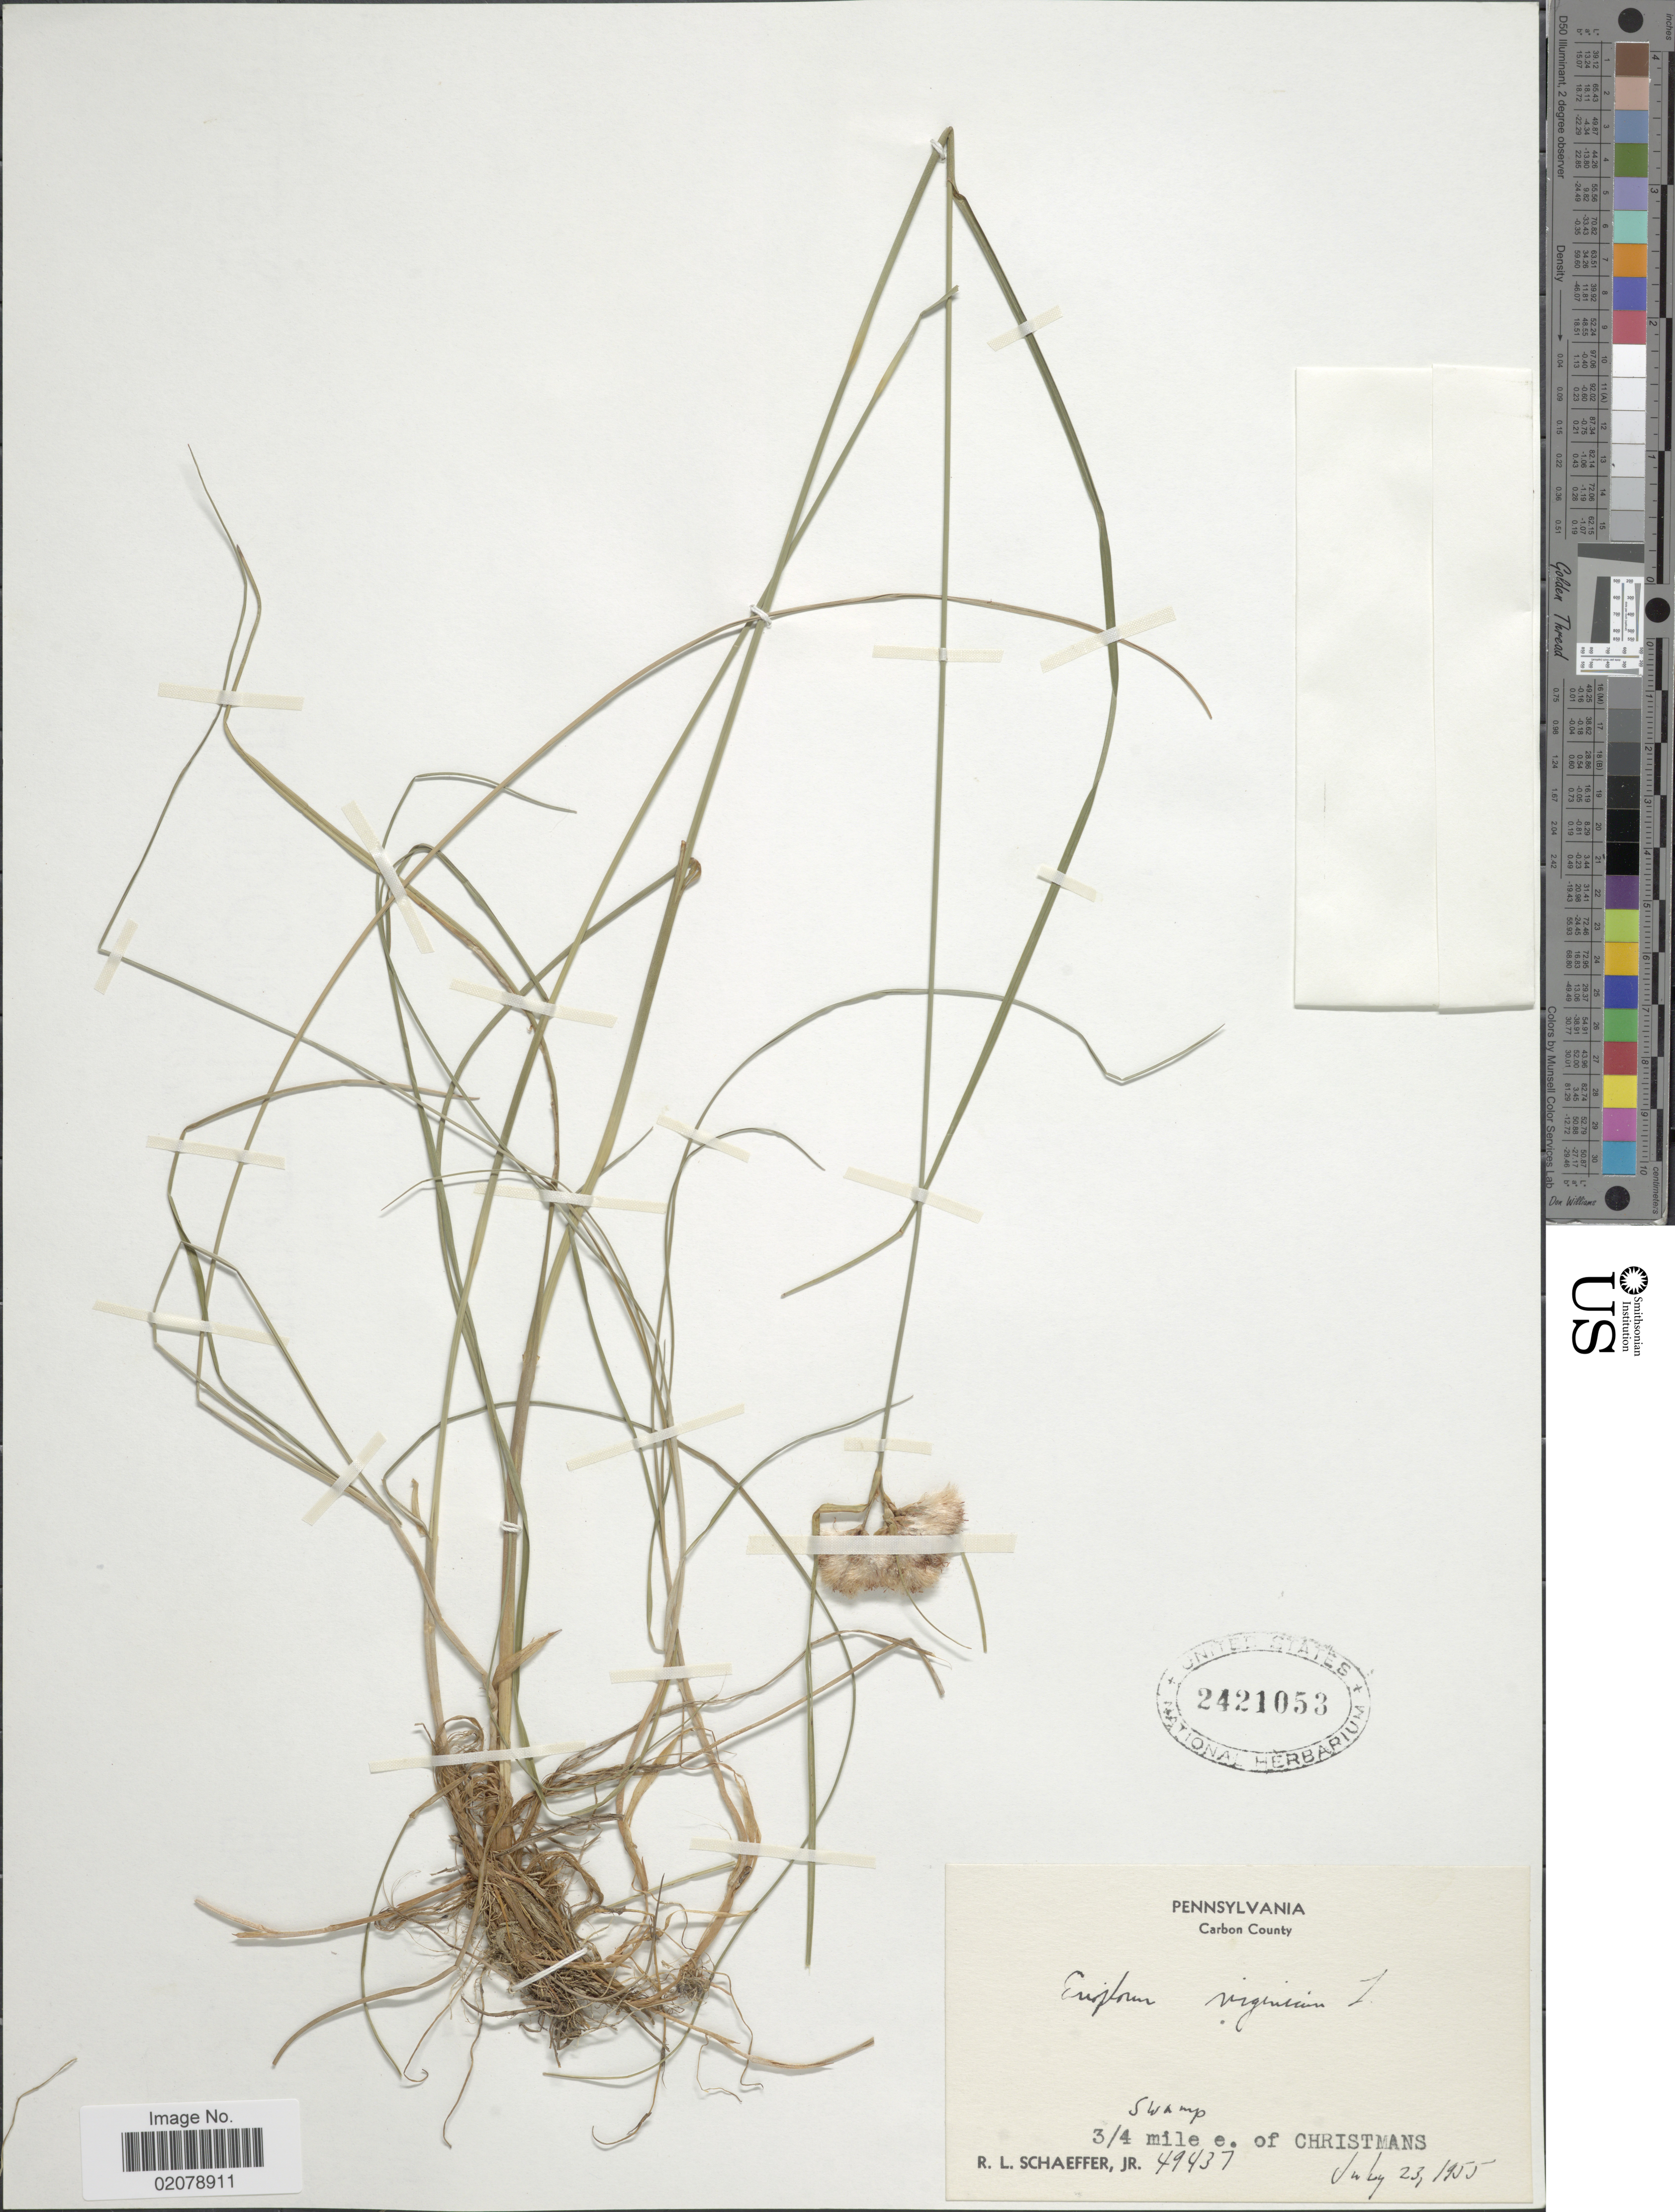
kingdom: Plantae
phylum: Tracheophyta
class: Liliopsida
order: Poales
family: Cyperaceae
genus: Eriophorum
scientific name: Eriophorum virginicum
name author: L.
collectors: R. L. Schaeffer Jr.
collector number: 49437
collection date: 1955-07-23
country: United States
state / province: Pennsylvania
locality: Carbon County. 3/4 mile e. of Christmans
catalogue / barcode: US 2421053